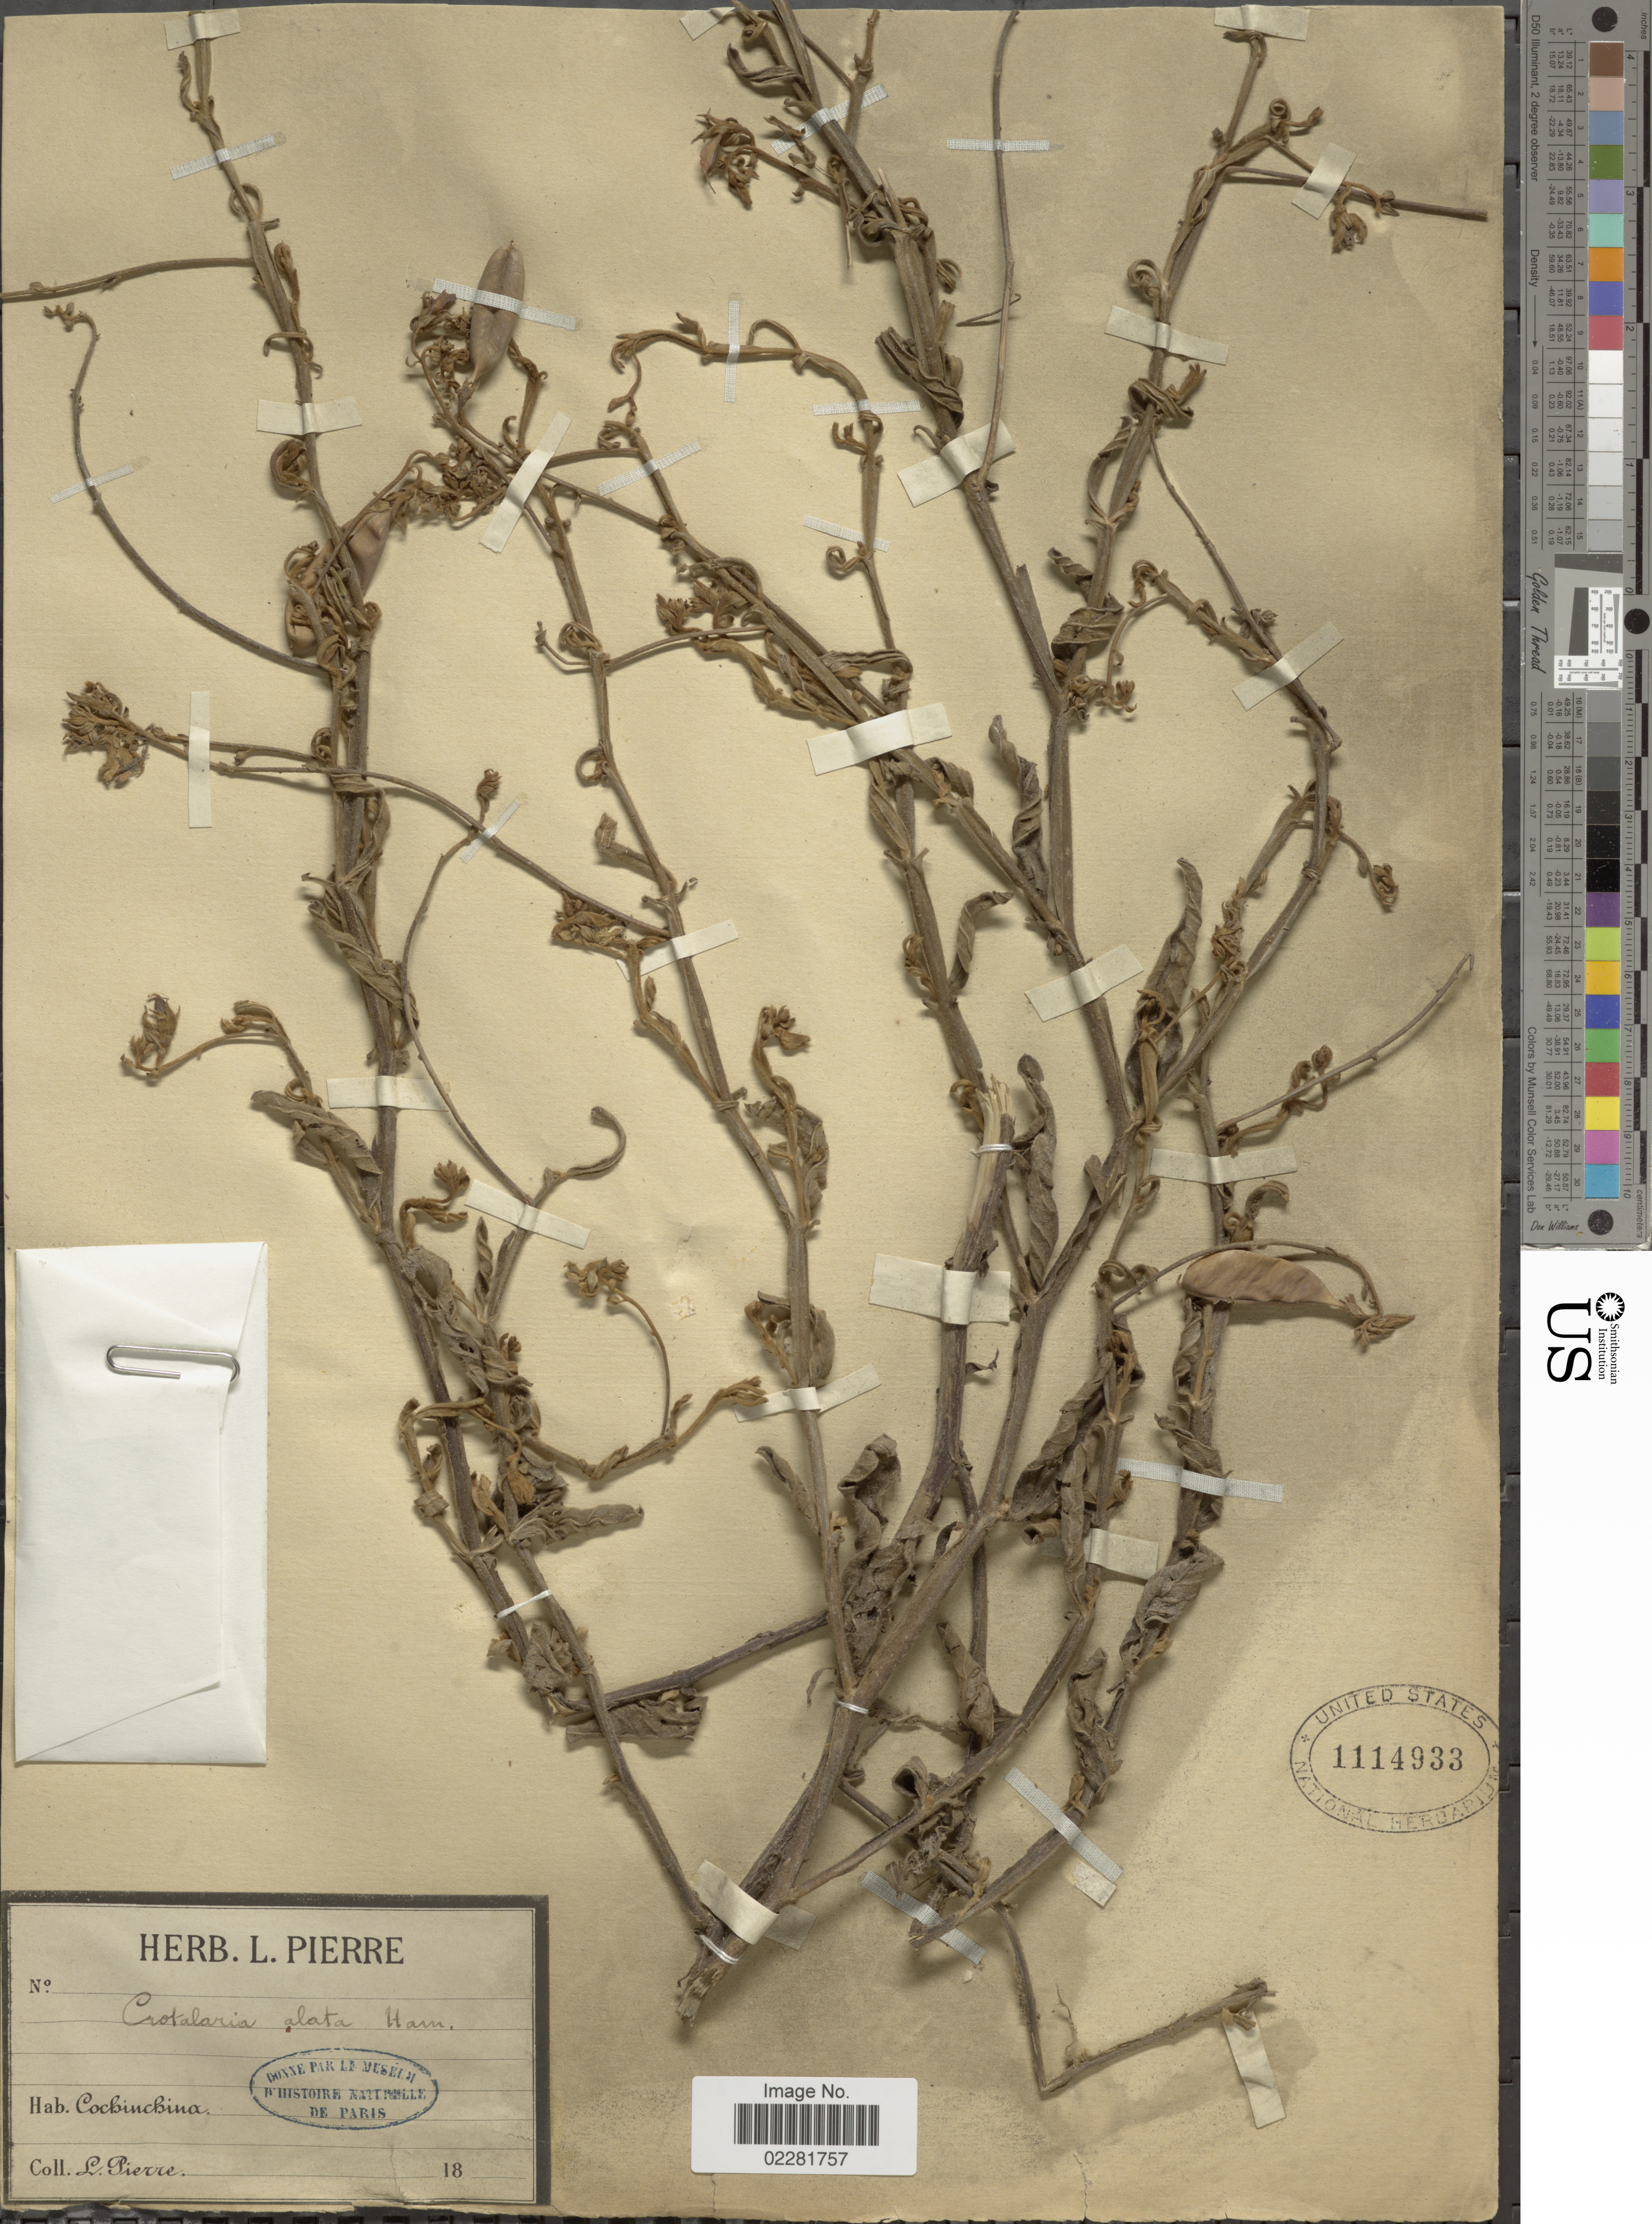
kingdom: Plantae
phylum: Tracheophyta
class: Magnoliopsida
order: Fabales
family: Fabaceae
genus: Crotalaria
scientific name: Crotalaria alata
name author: Buch.-Ham. ex D. Don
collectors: L. Pierre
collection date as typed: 18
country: Vietnam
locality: Cochinchina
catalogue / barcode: US 1114933